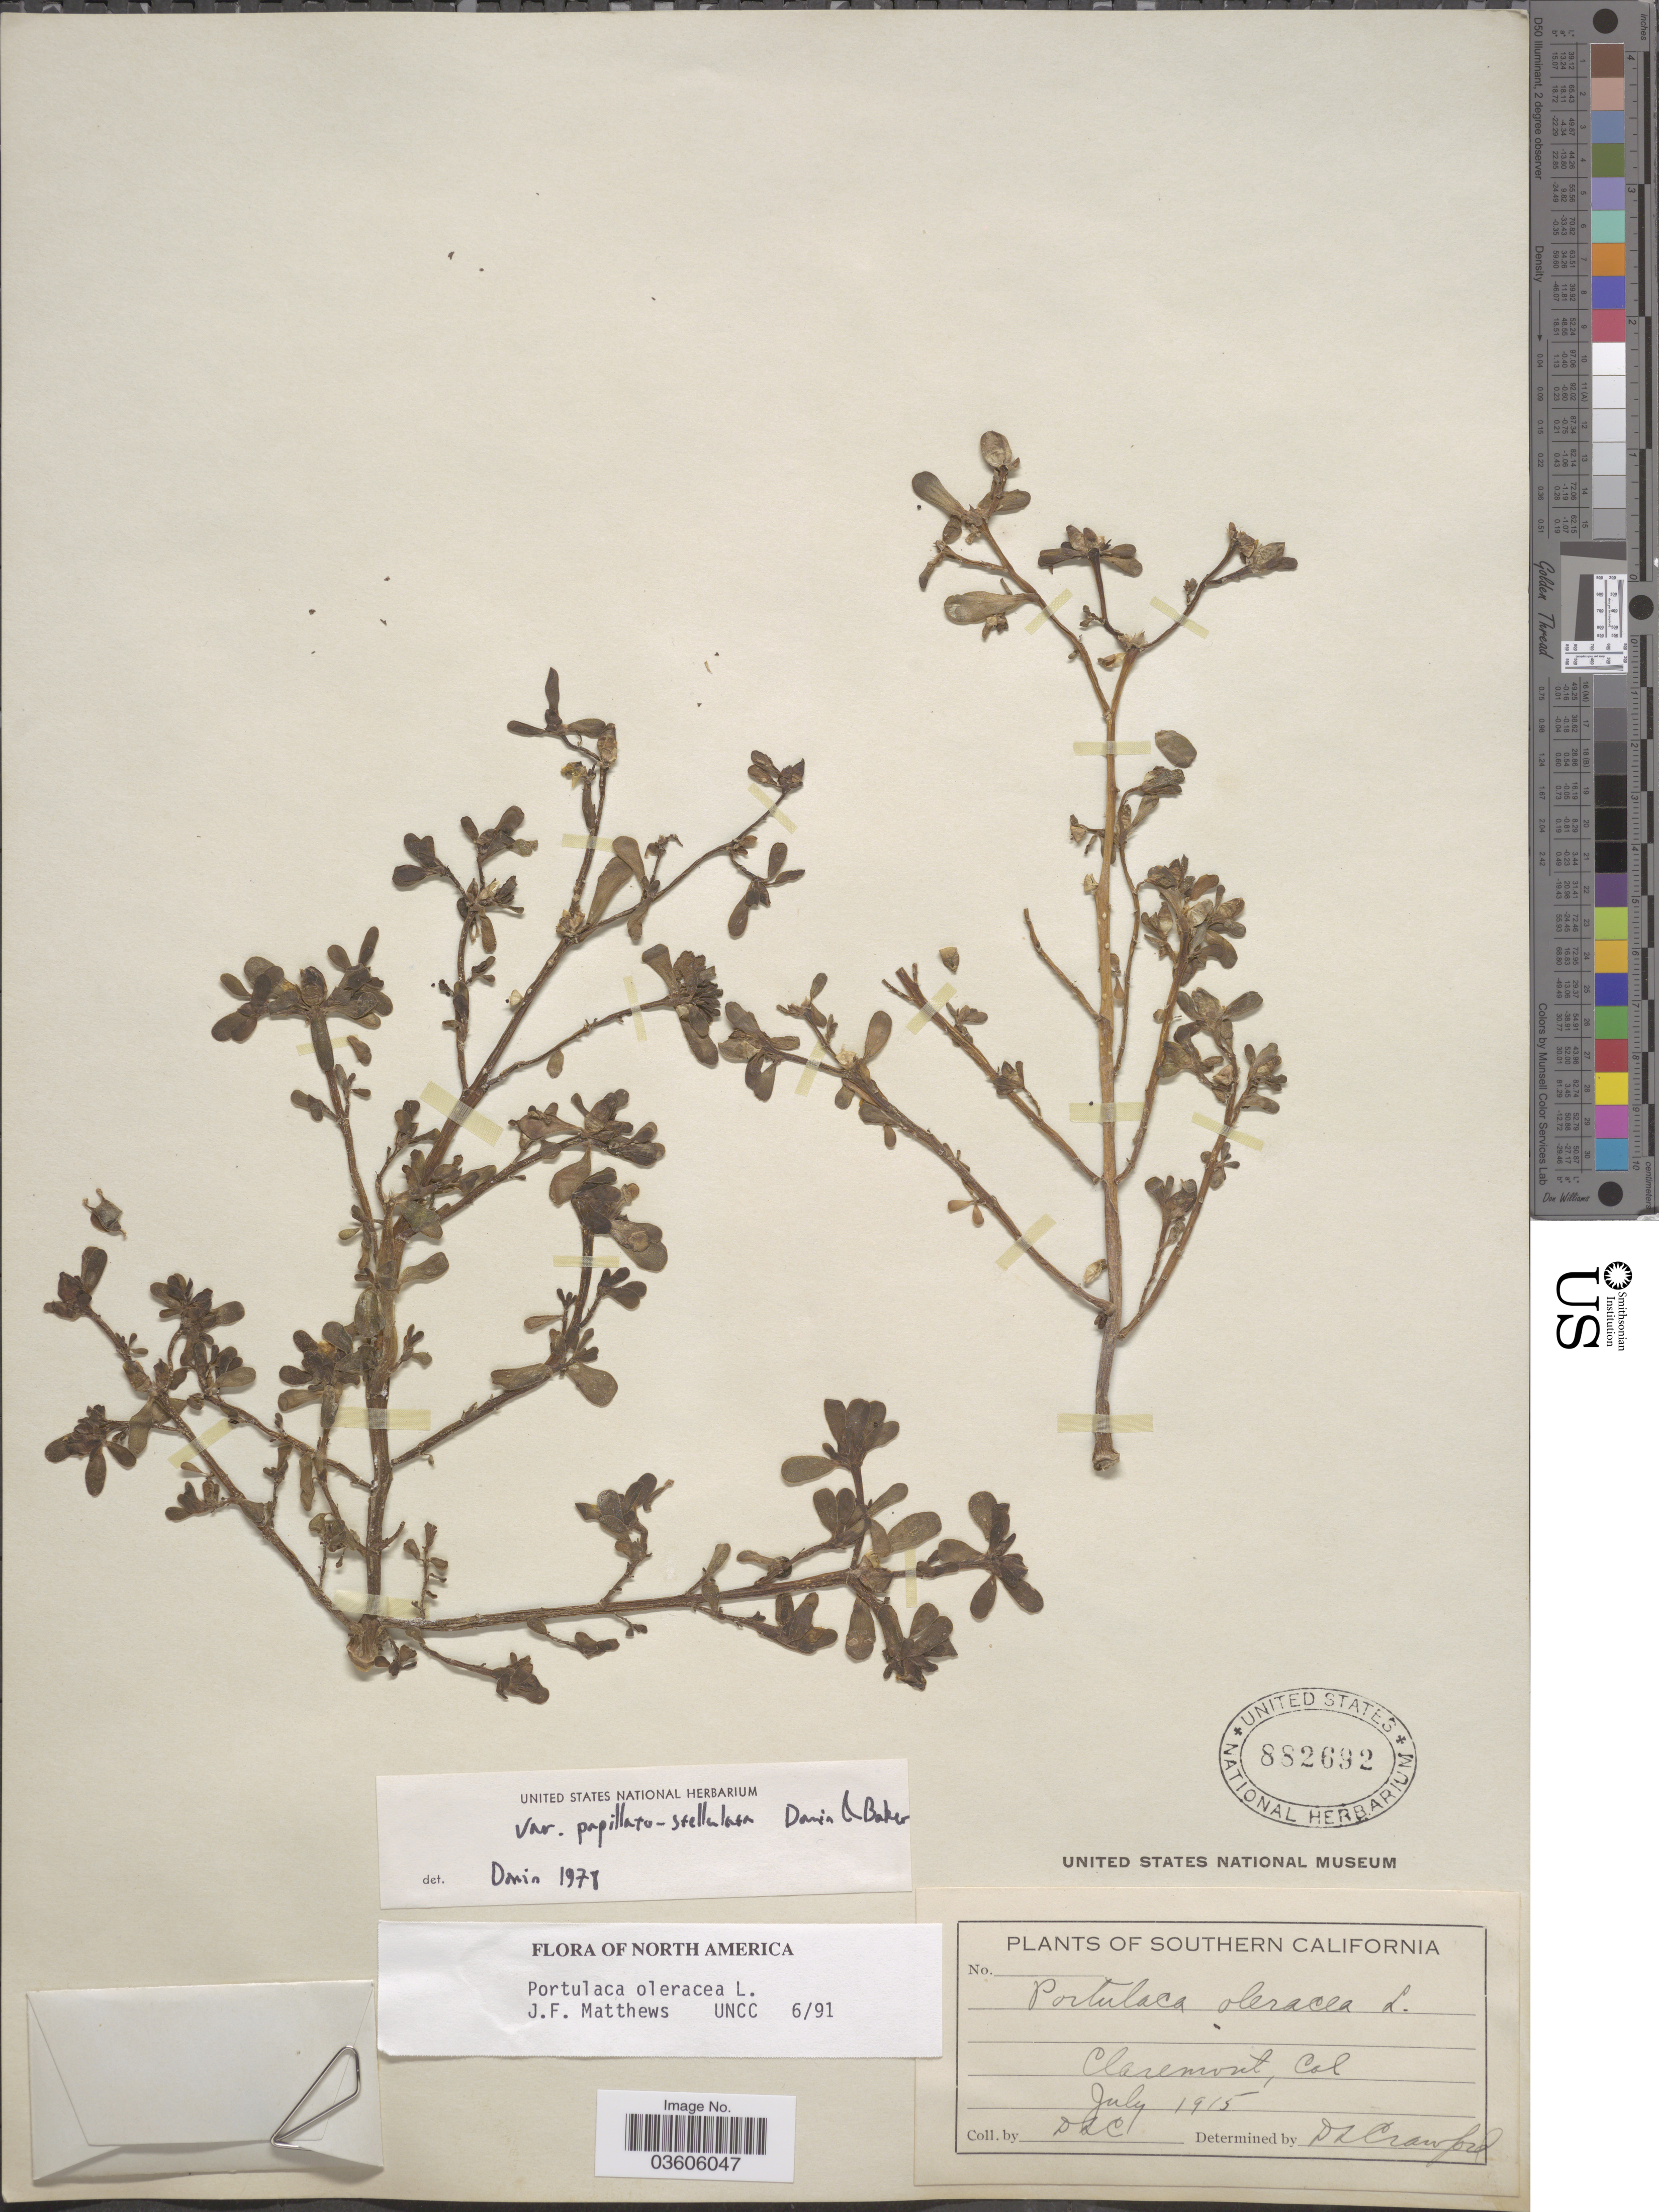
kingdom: Plantae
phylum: Tracheophyta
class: Magnoliopsida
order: Caryophyllales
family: Portulacaceae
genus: Portulaca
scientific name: Portulaca oleracea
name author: L.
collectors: D. L. C.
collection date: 1915-07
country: United States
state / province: California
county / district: Los Angeles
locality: Southern California. Claremont.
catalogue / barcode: US 882692